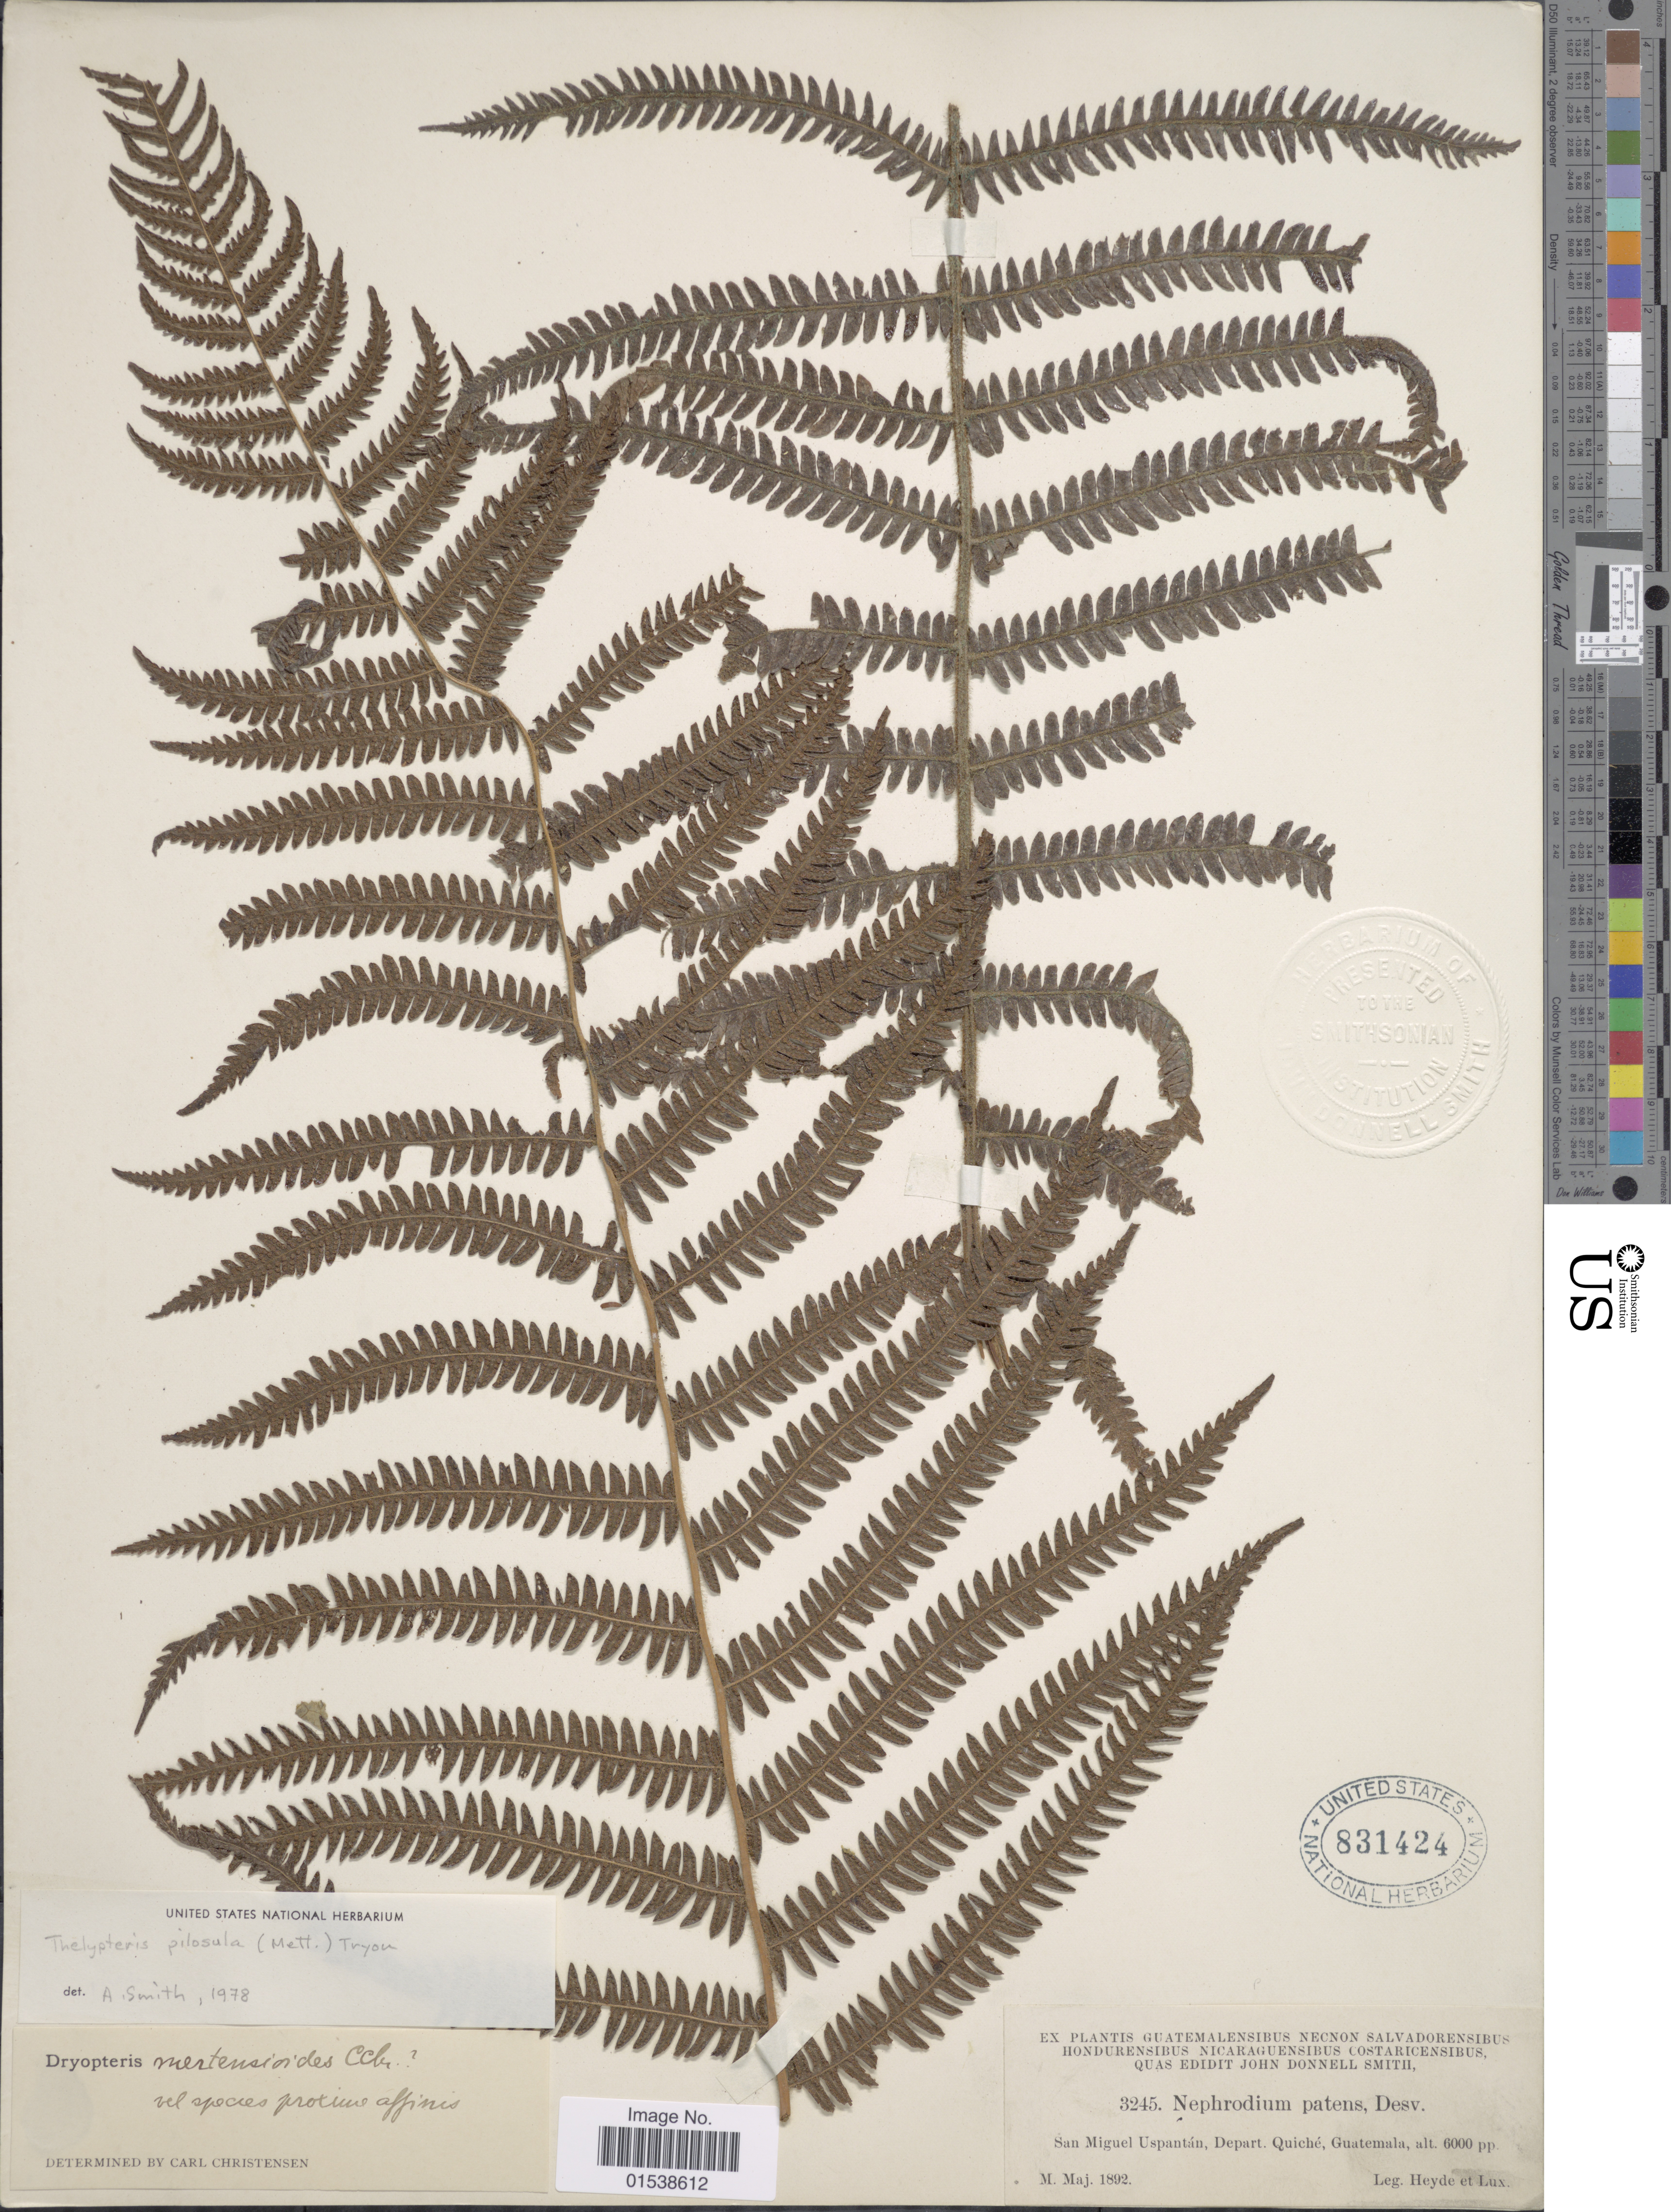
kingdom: Plantae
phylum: Tracheophyta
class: Polypodiopsida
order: Polypodiales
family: Thelypteridaceae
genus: Amauropelta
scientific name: Amauropelta pilosula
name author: (Klotzsch & H. Karst.) Á. Löve & D. Löve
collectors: Heyde & Lux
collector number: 3245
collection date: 1892-05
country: Guatemala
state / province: El Quiché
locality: San Miguel Uspantan, Depart. Quiche, Guatemala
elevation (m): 1829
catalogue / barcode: US 831424